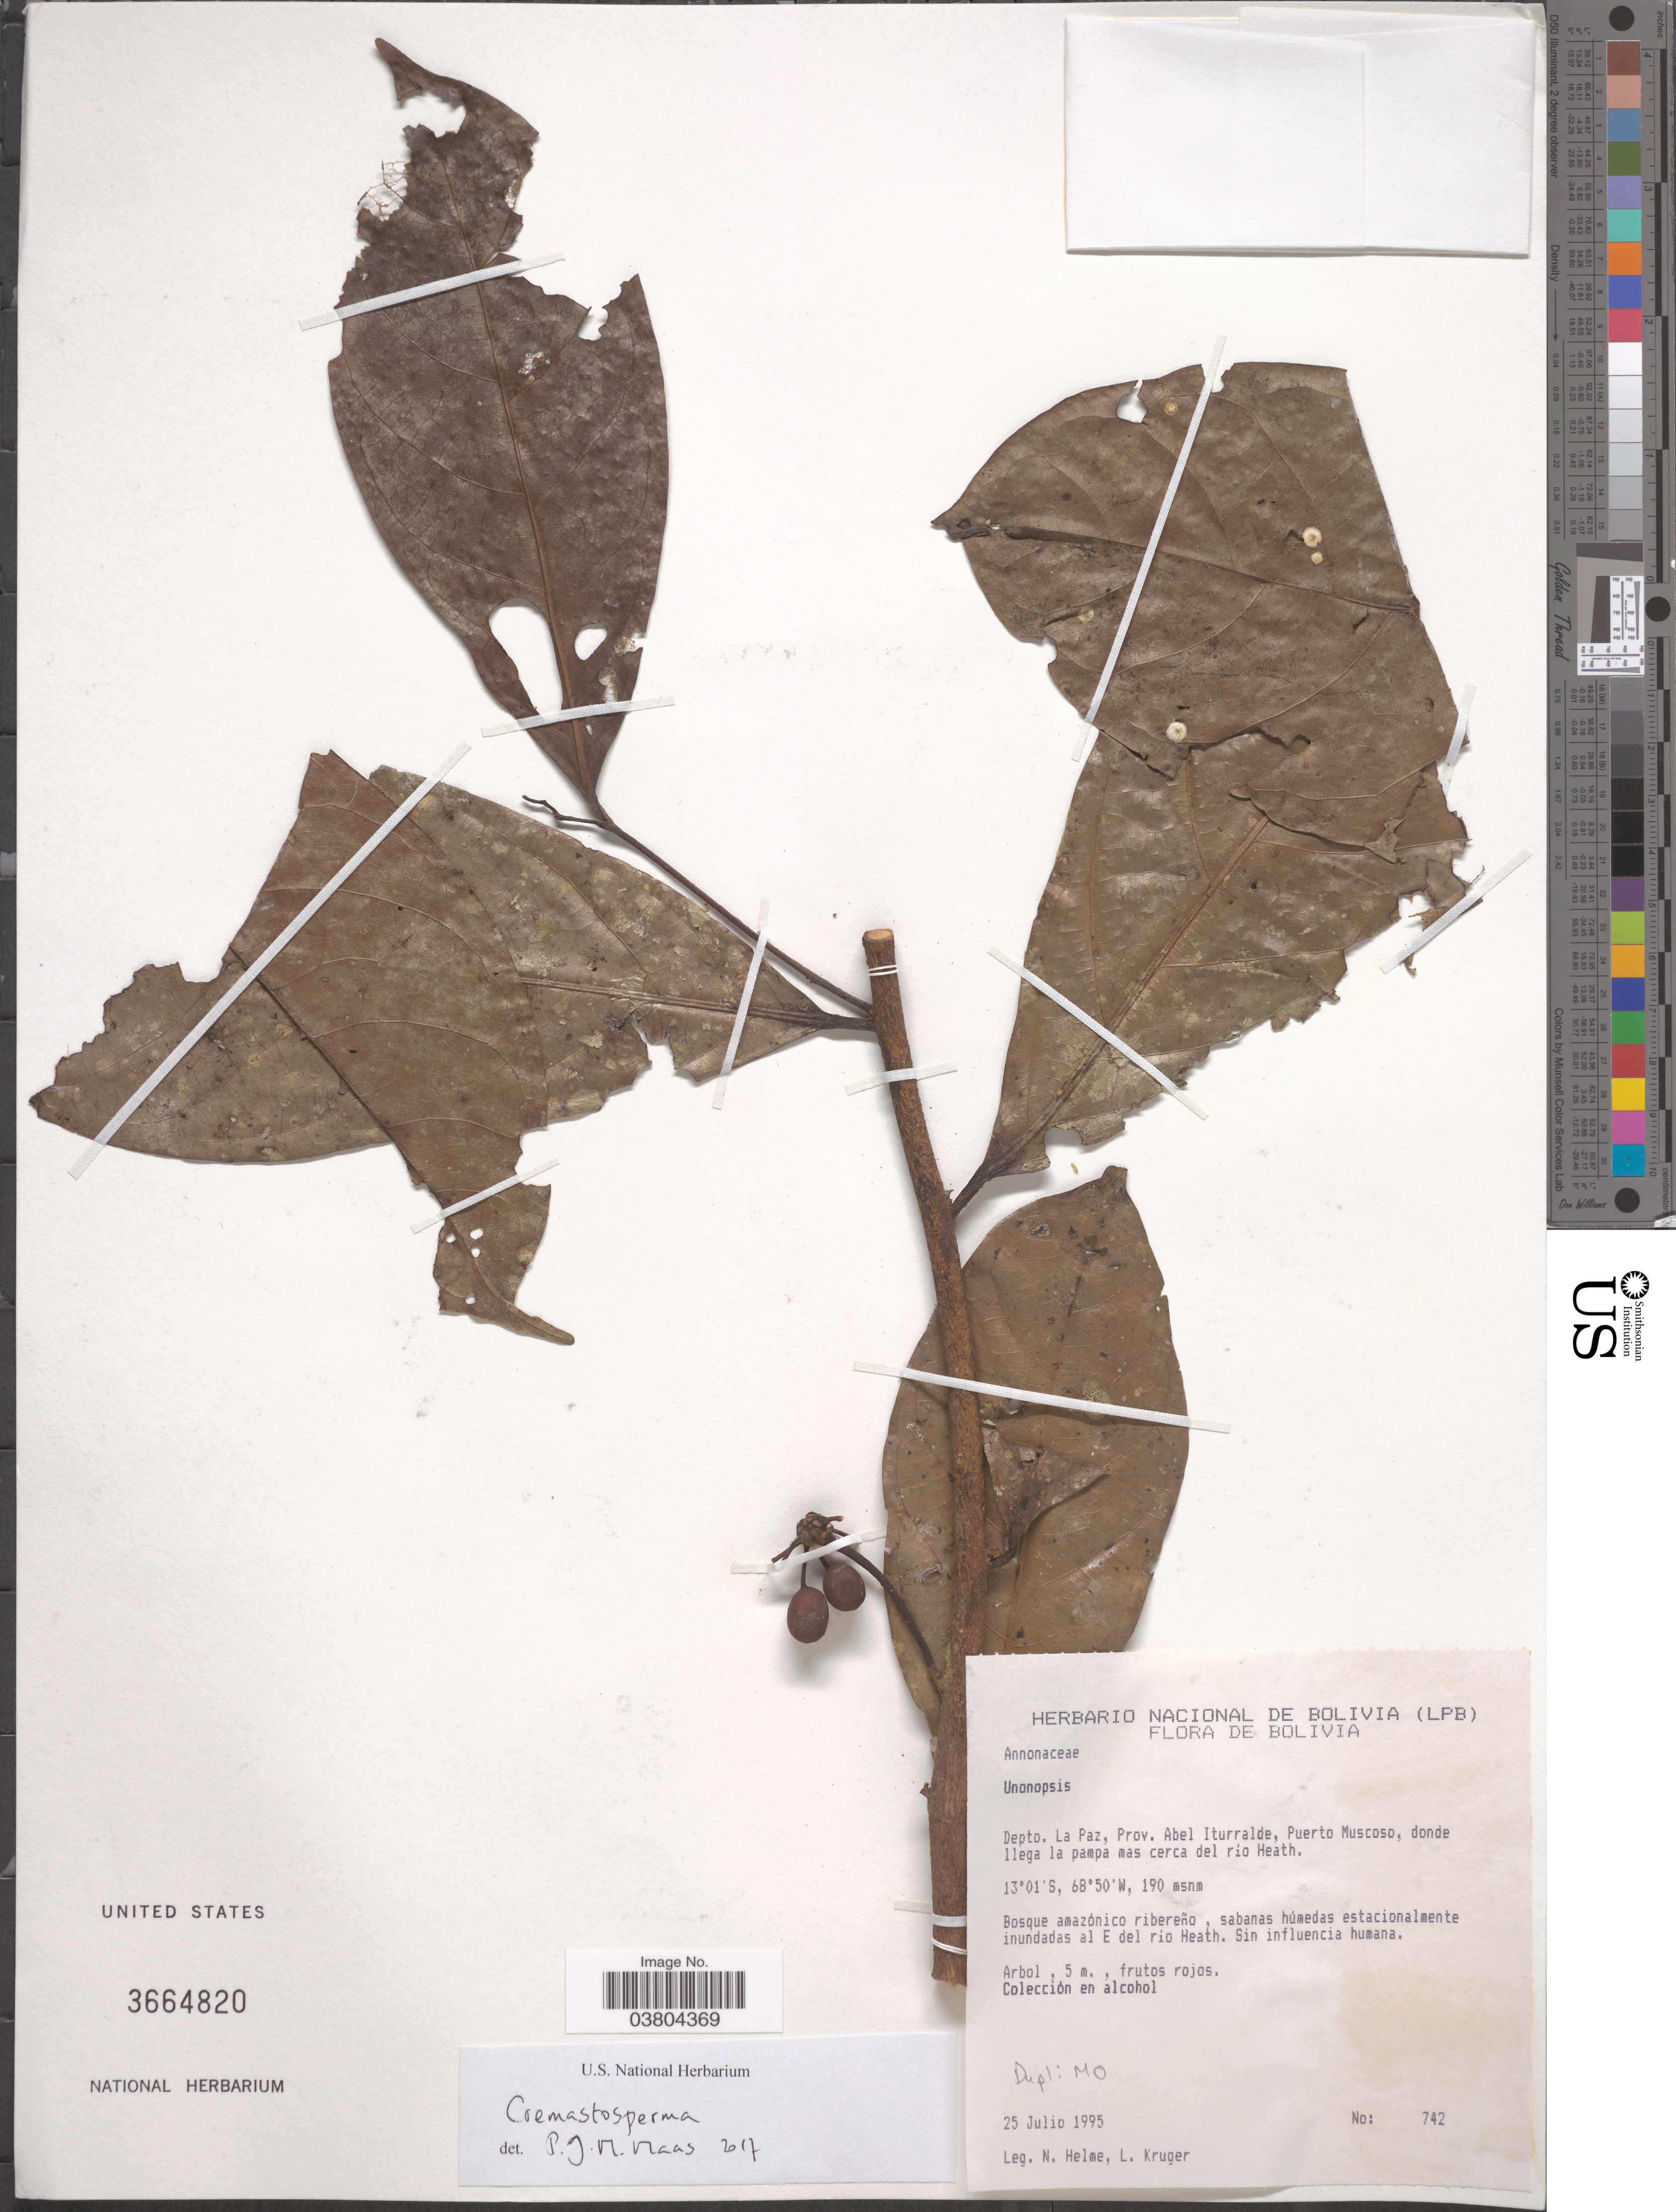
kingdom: Plantae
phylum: Tracheophyta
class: Magnoliopsida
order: Magnoliales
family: Annonaceae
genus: Cremastosperma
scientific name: Cremastosperma sp.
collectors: N. Helme & L. Kruger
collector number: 742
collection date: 1995-07-25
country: Bolivia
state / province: La Paz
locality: Depto. La Paz, Prov. Abel Iturralde, Puerto Muscoso, donde llega la pampa mas cerca del río Heath.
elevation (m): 190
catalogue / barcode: US 3664820